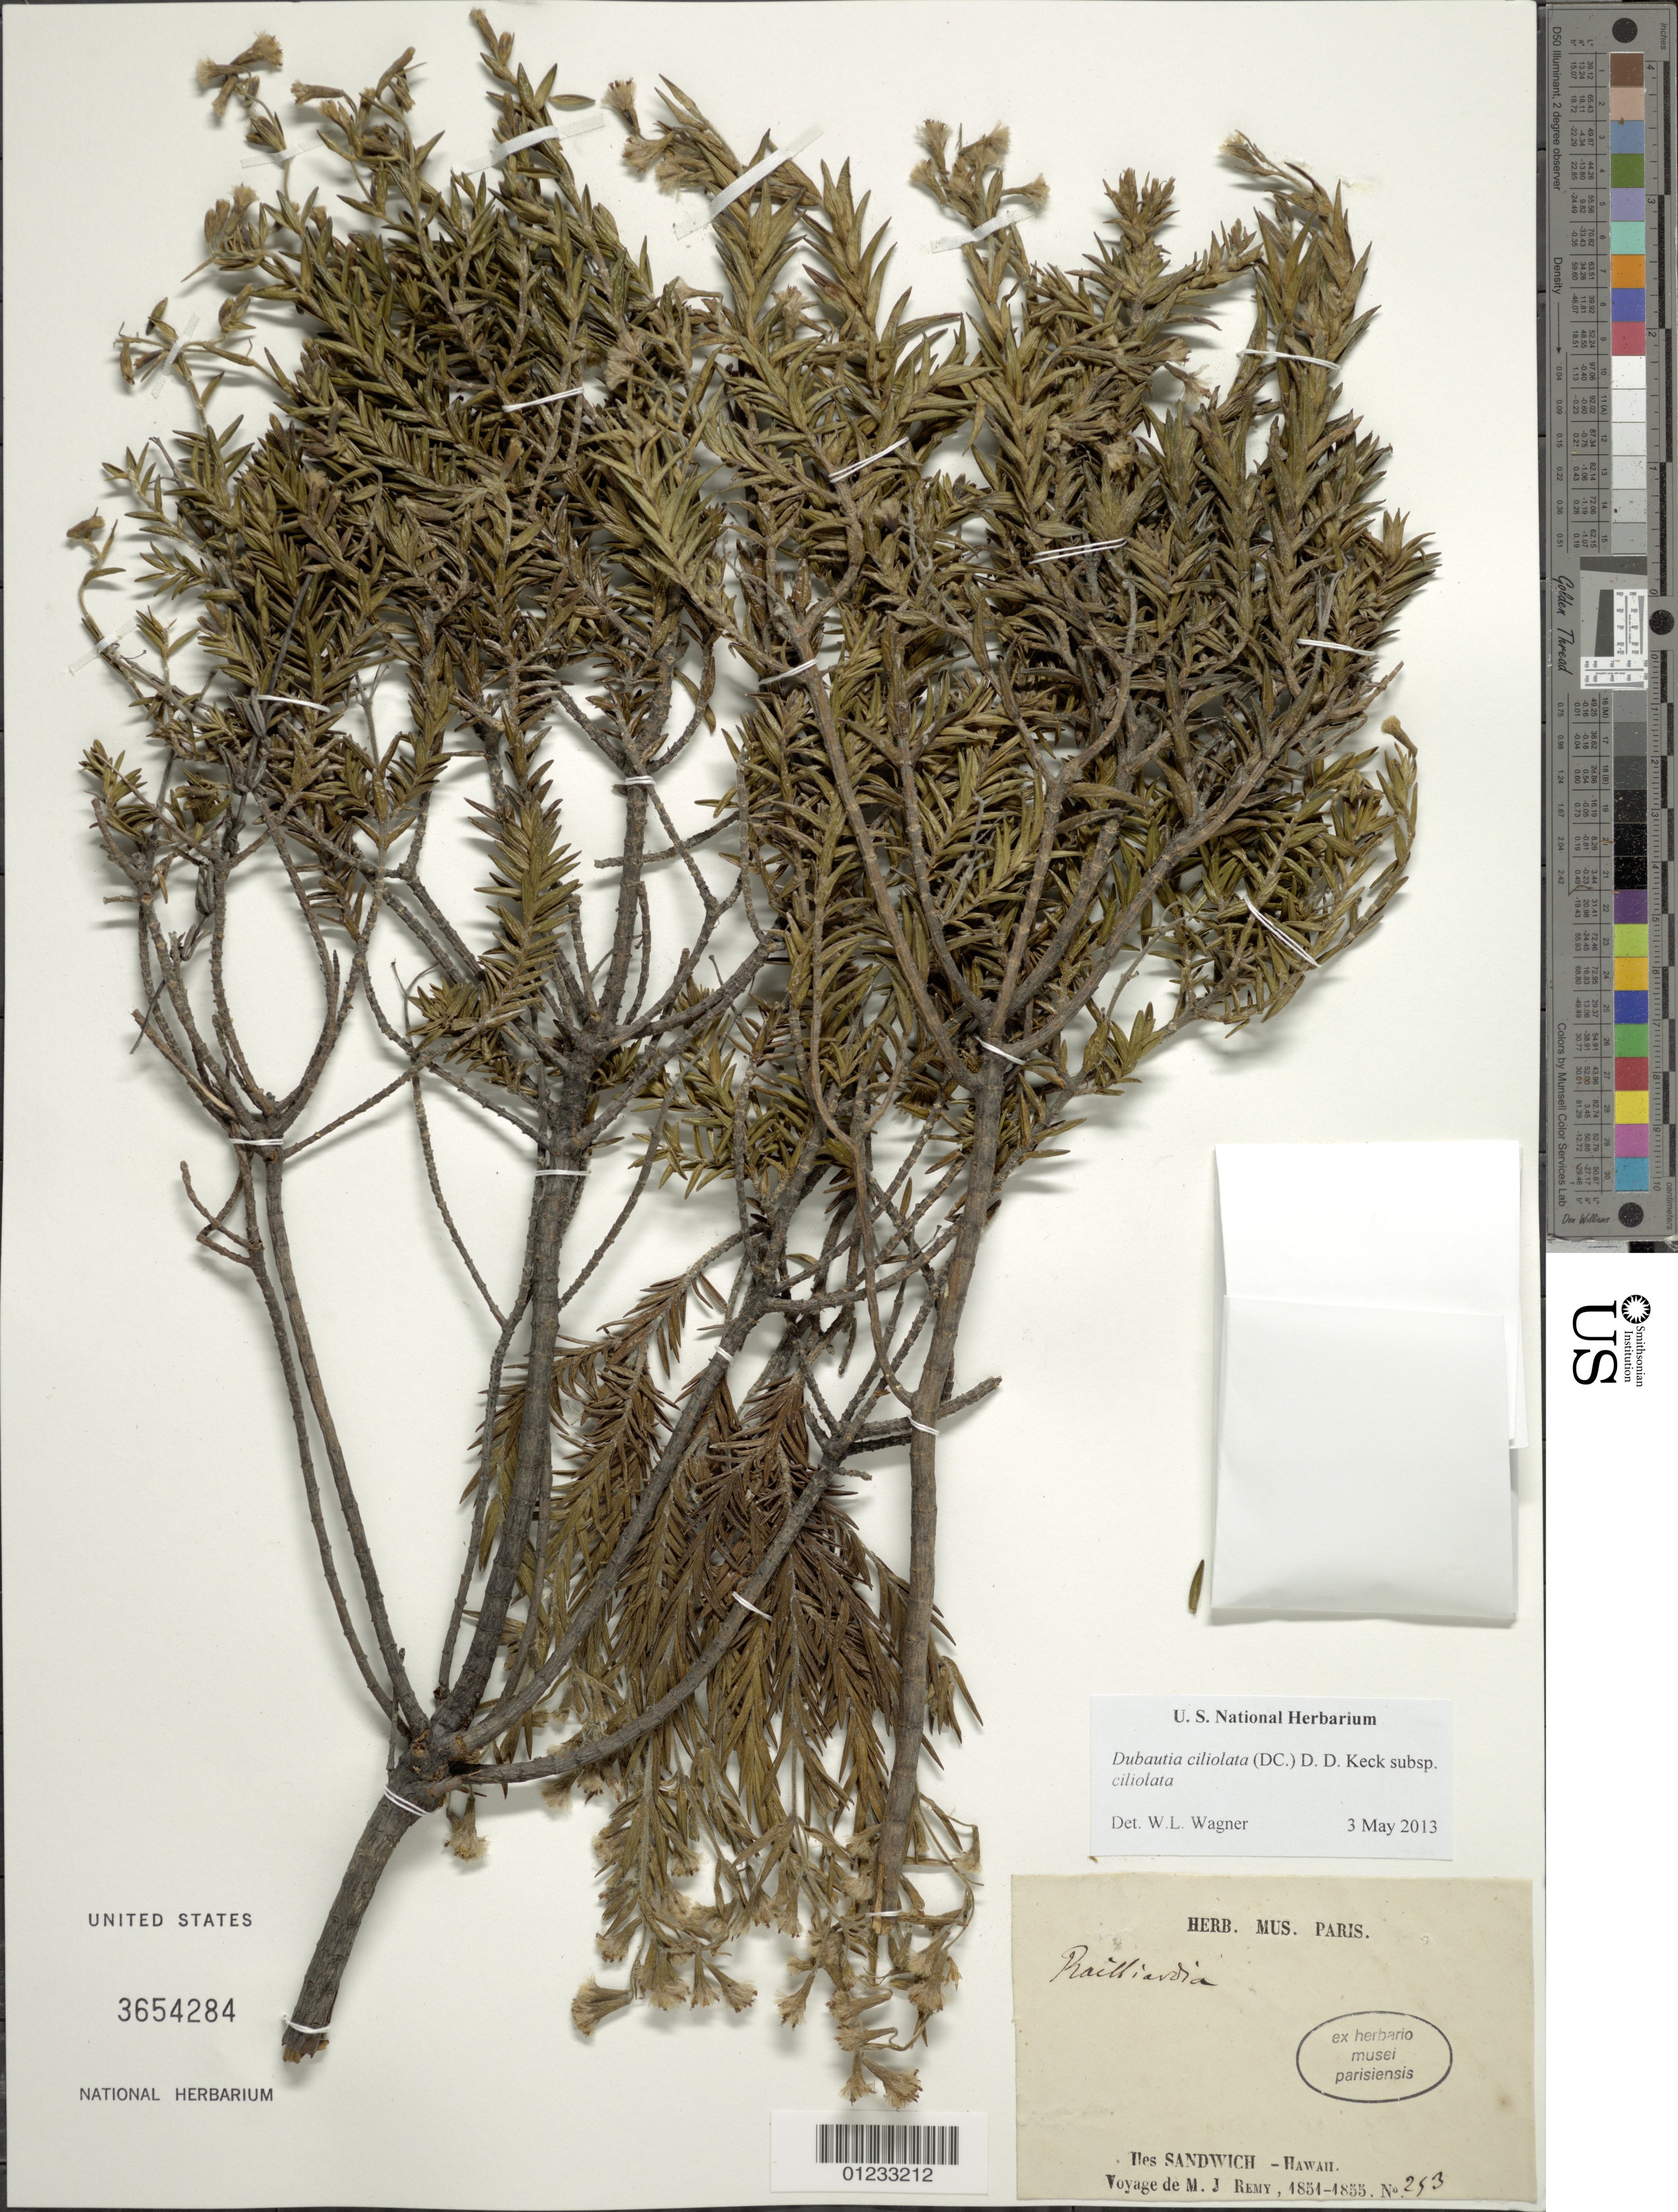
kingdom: Plantae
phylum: Tracheophyta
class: Magnoliopsida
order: Asterales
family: Asteraceae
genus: Dubautia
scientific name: Dubautia ciliolata subsp. glutinosa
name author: G.D. Carr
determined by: Wagner, W. L., (BOT), Smithsonian Institution - National Museum of Natural History (UNITED STATES)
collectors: M. J. Remy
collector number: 253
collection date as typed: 1851 to --- 1855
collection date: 1851/1855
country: United States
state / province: Hawaii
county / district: Hawaii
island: Hawaii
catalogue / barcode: US 3654284